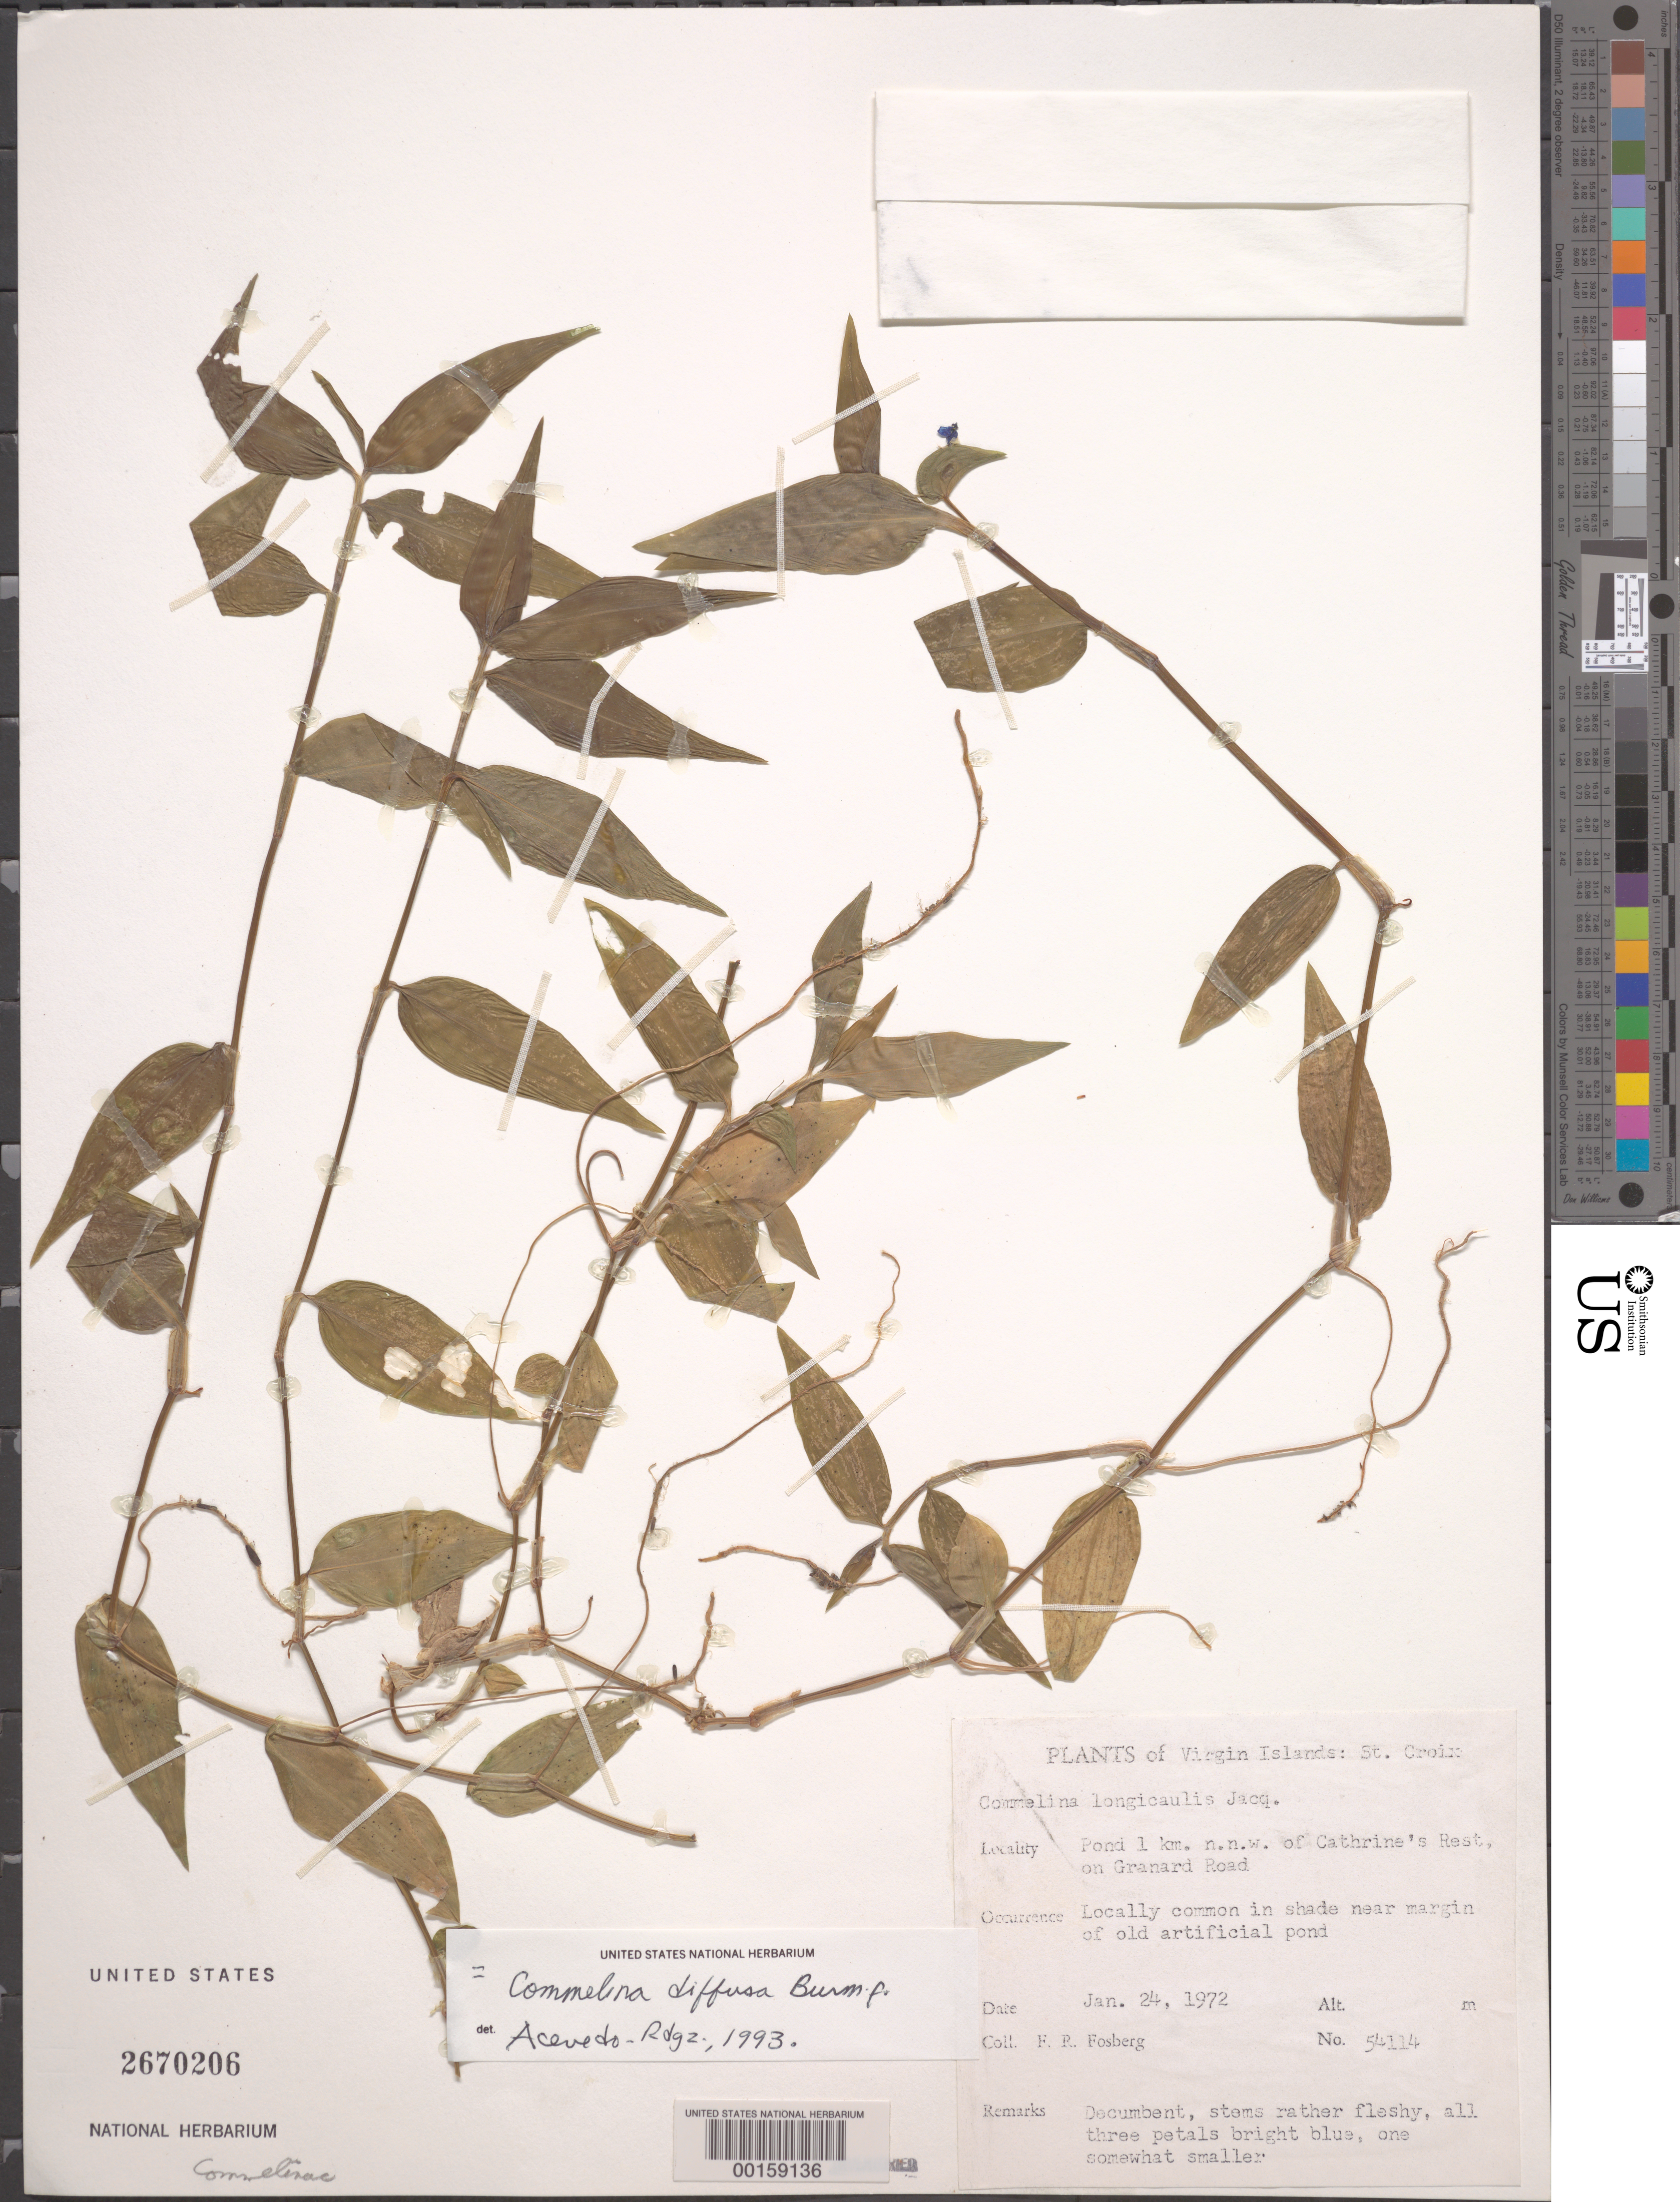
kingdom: Plantae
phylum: Tracheophyta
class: Liliopsida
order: Commelinales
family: Commelinaceae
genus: Commelina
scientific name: Commelina diffusa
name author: Burm. f.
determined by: Faden, Robert B., (US), Smithsonian Institution - National Museum of Natural History (UNITED STATES)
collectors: F. R. Fosberg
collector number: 54114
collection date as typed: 24 Jan 1972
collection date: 1972-01-24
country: U.S. Virgin Islands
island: St. Croix Island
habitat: Moist soil; pond in shade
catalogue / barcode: US 2670206